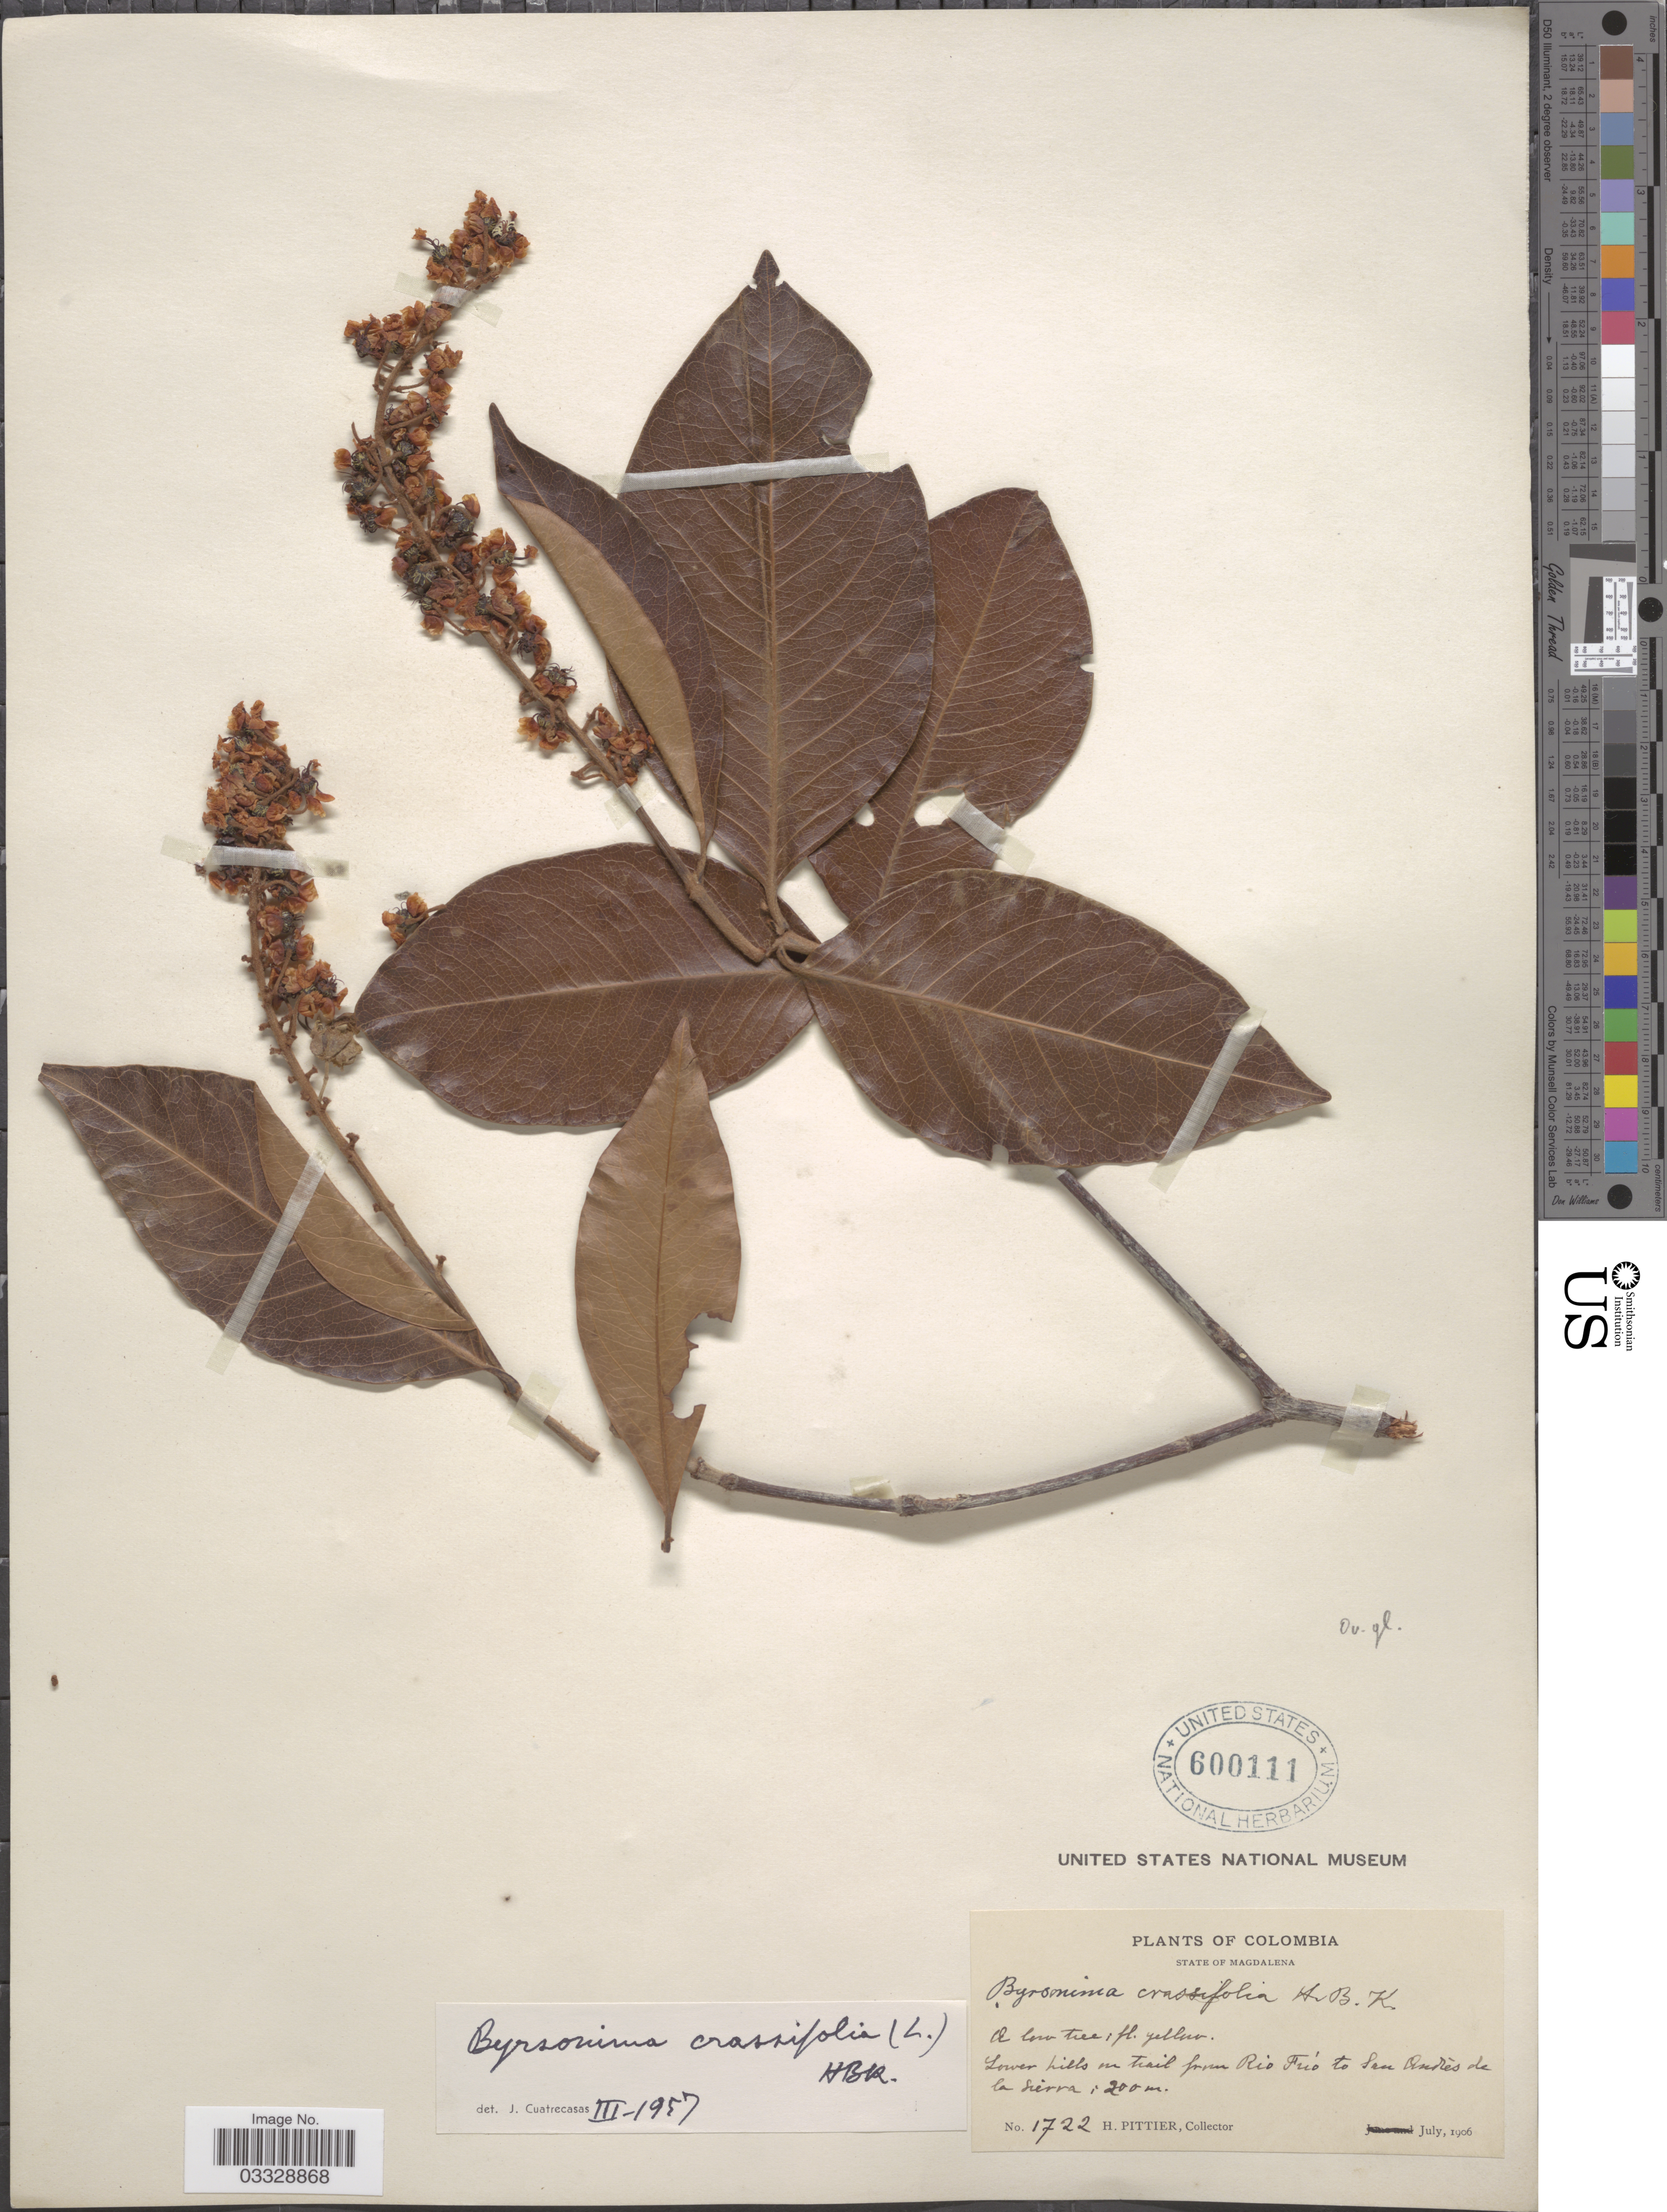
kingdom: Plantae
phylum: Tracheophyta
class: Magnoliopsida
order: Malpighiales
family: Malpighiaceae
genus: Byrsonima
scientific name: Byrsonima crassifolia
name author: (L.) Kunth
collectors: H. F. Pittier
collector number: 1722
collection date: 1906-07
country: Colombia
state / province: Magdalena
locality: Lower hills on trail from Rio Frio to San Andrés de la Sierra.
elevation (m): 200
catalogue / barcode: US 600111